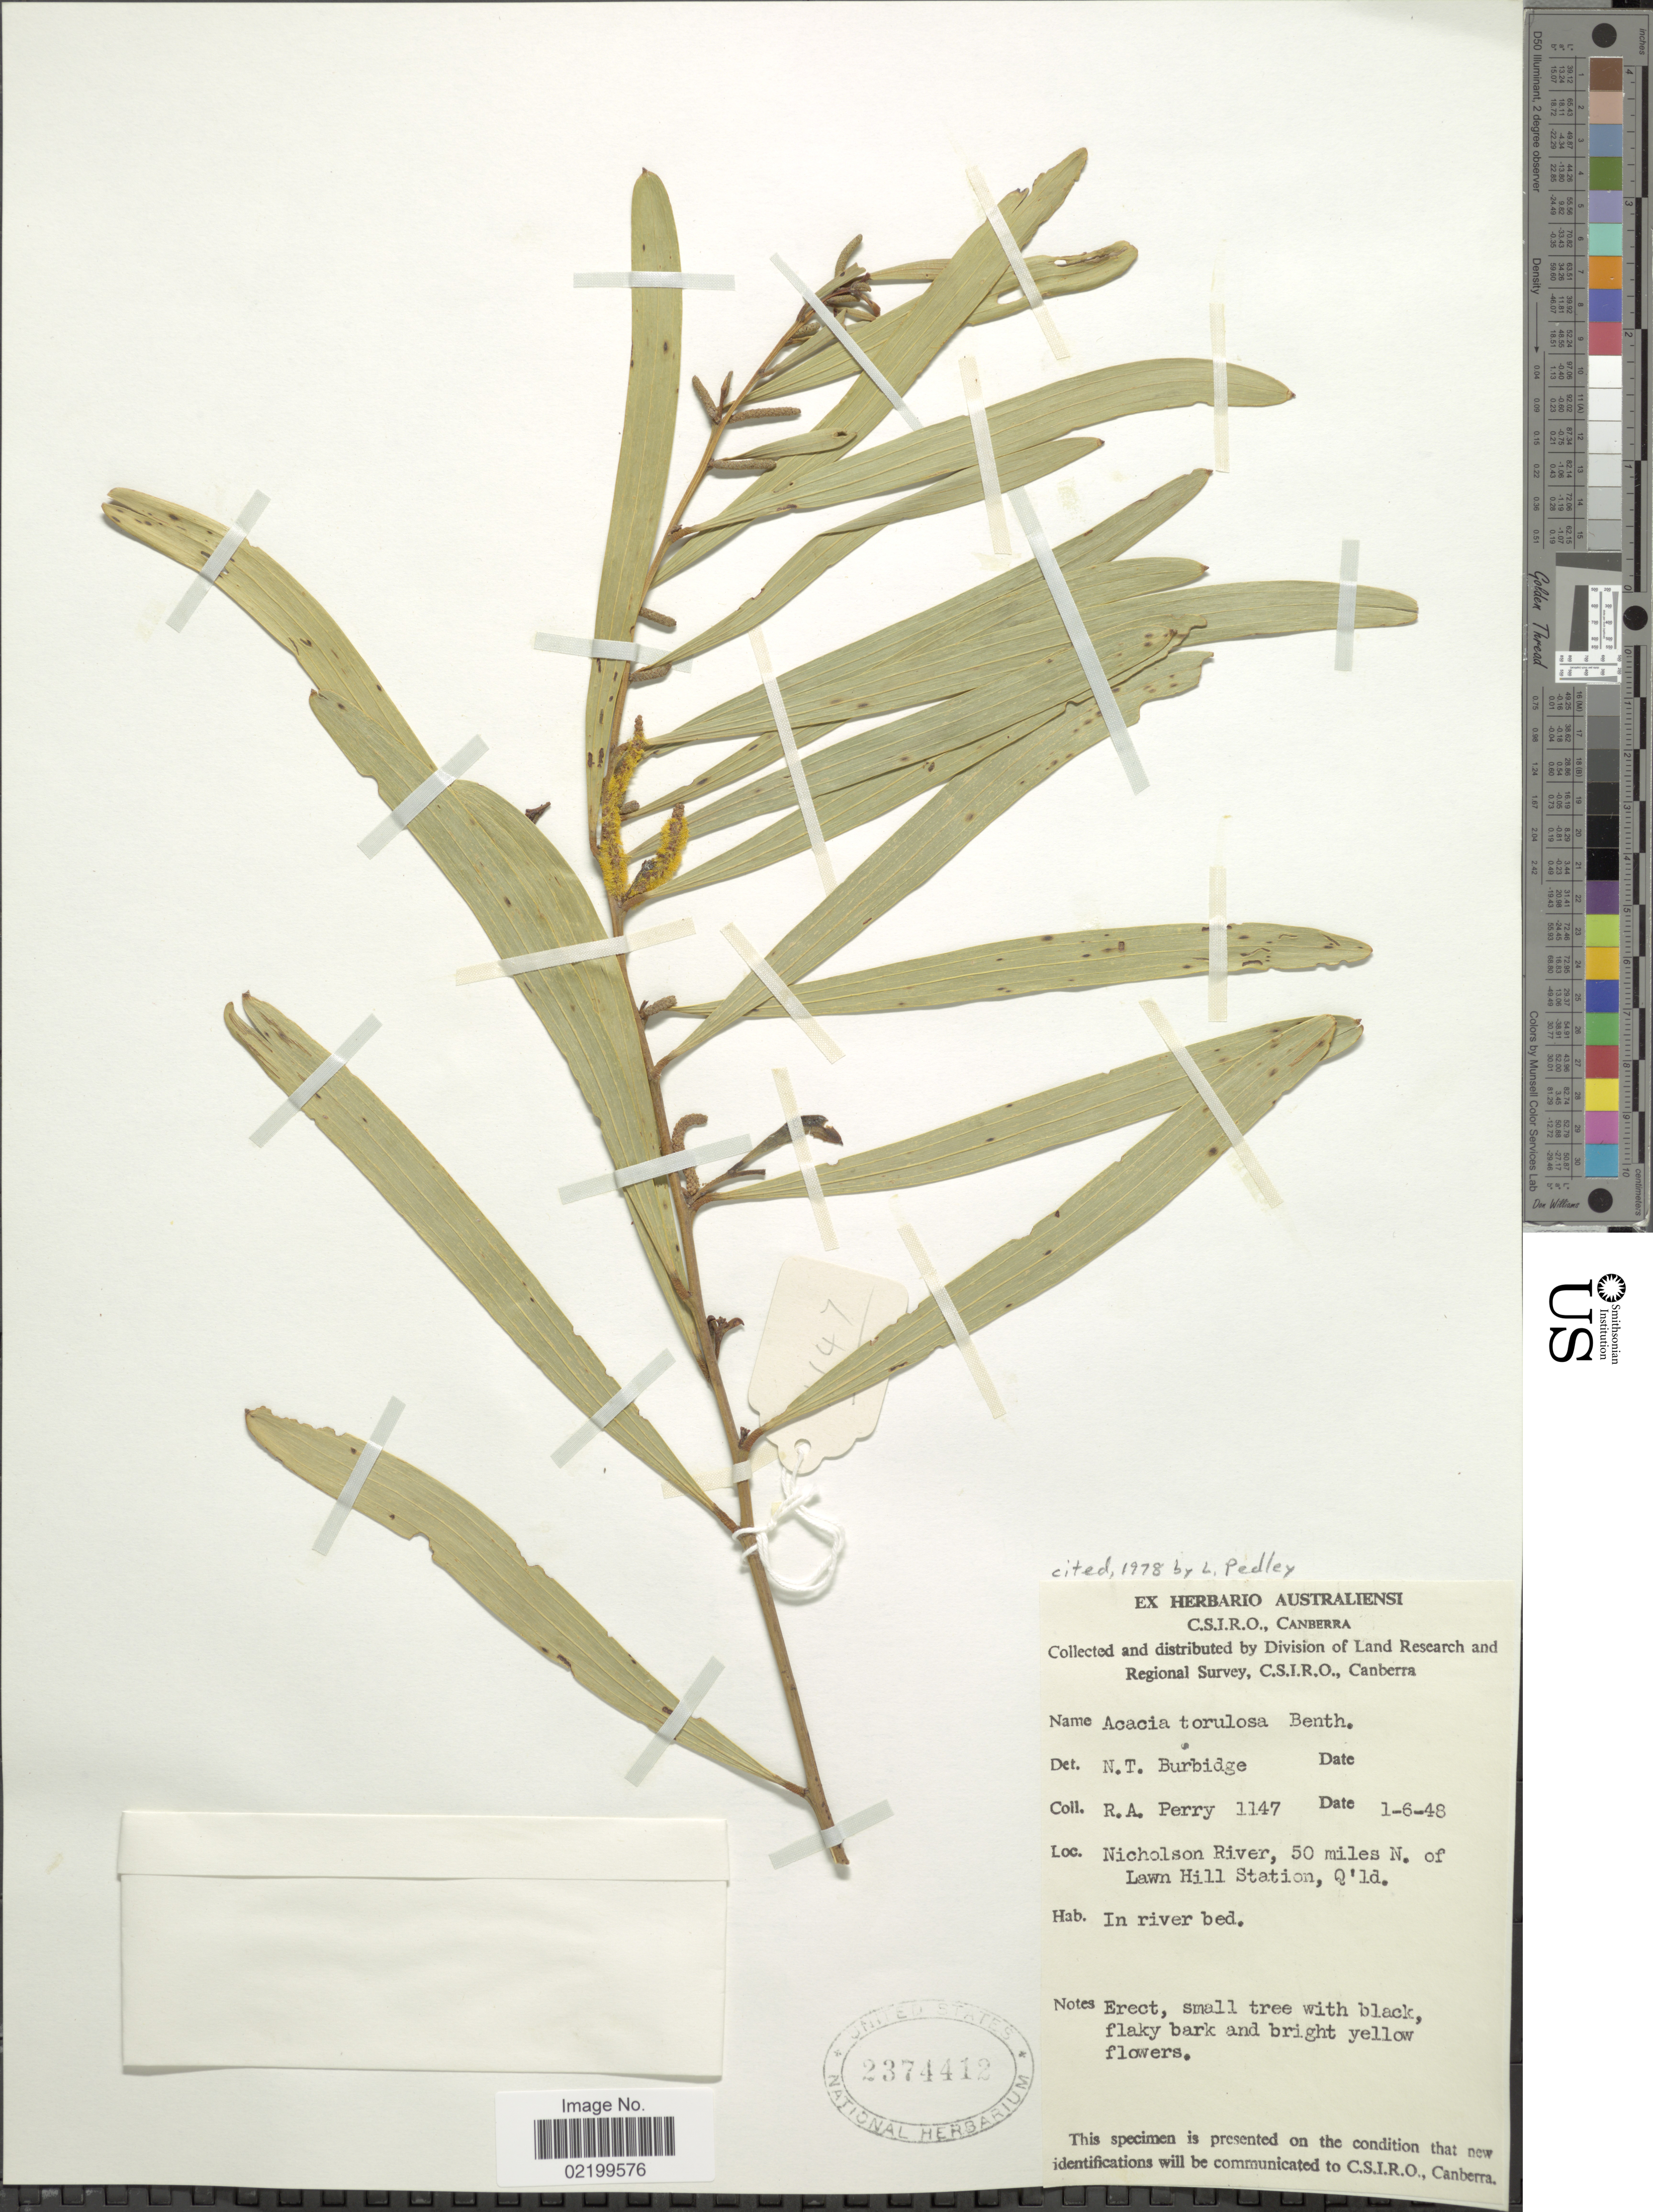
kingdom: Plantae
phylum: Tracheophyta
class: Magnoliopsida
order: Fabales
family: Fabaceae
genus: Acacia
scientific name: Acacia torulosa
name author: Benth.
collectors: Perry, R. A.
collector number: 1147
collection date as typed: Transcribed d/m/y: 1/6/48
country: Australia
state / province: Queensland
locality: Nicholson River, 50 miles N. of Lawn Hill Station, Q'ld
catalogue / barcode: US 2374412